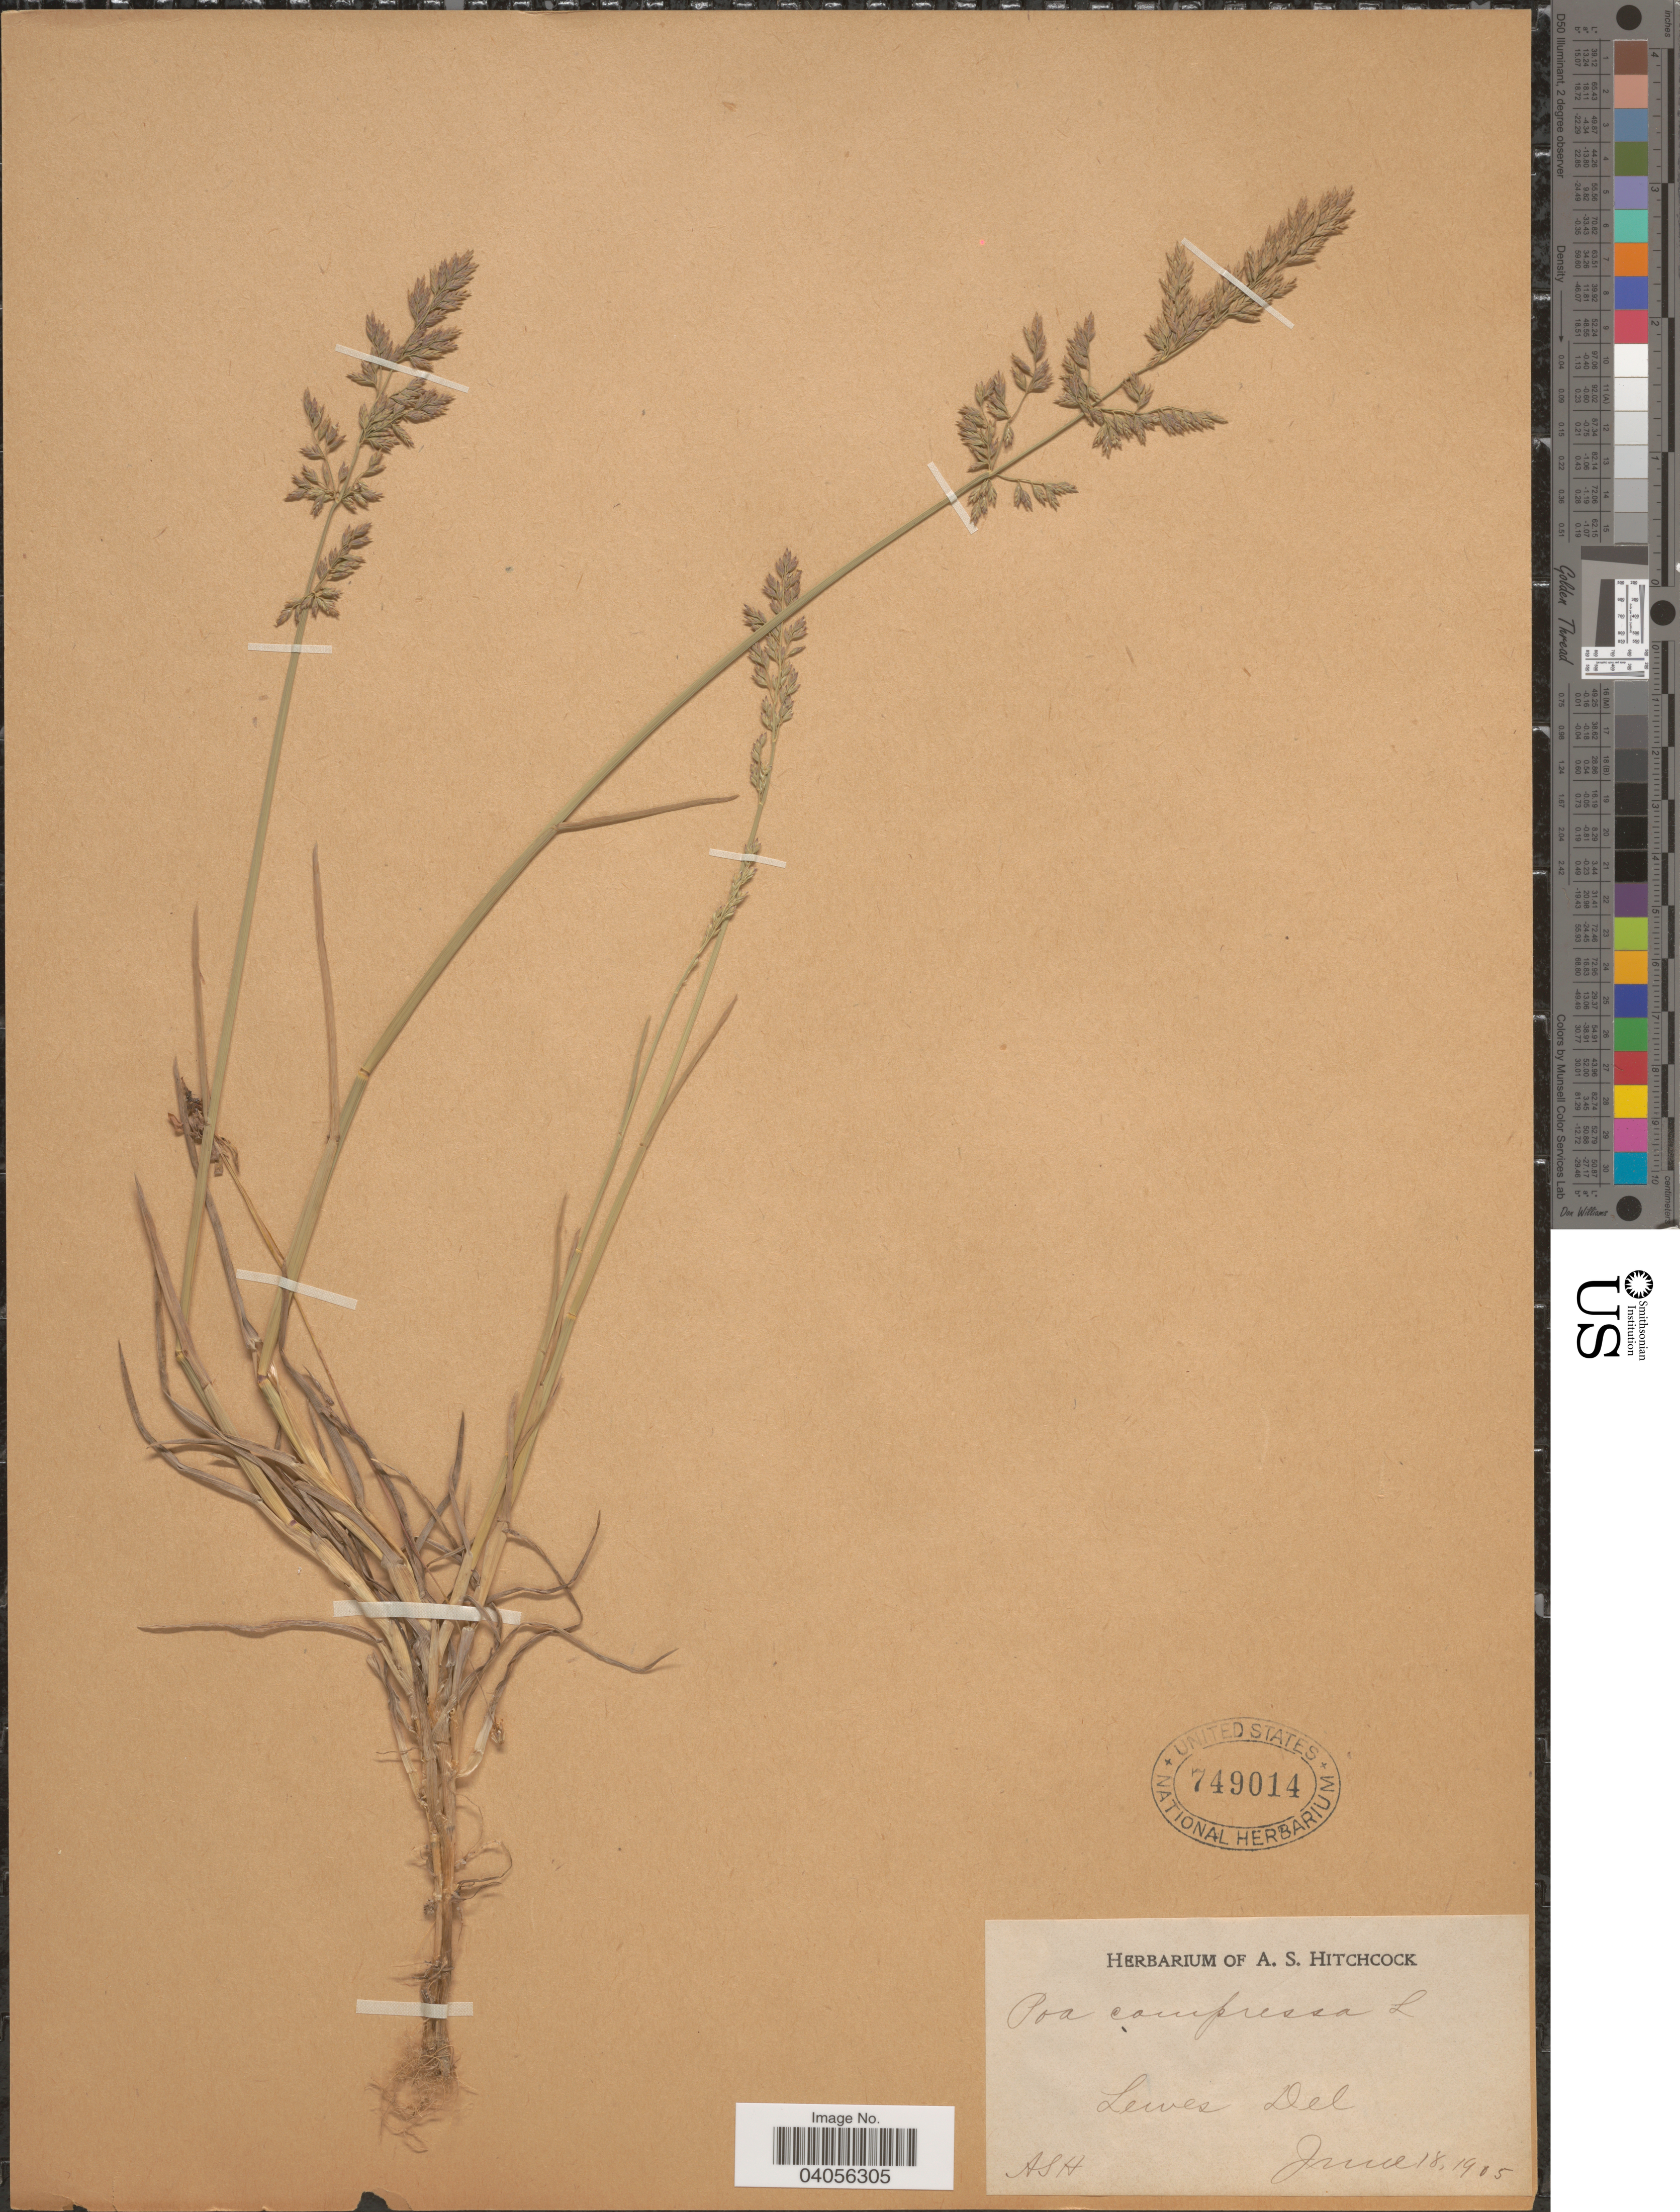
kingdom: Plantae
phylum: Tracheophyta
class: Liliopsida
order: Poales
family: Poaceae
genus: Poa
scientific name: Poa compressa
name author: L.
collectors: A. S. Hitchcock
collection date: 1905-06-18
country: United States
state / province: Delaware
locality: Lewes.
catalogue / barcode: US 749014